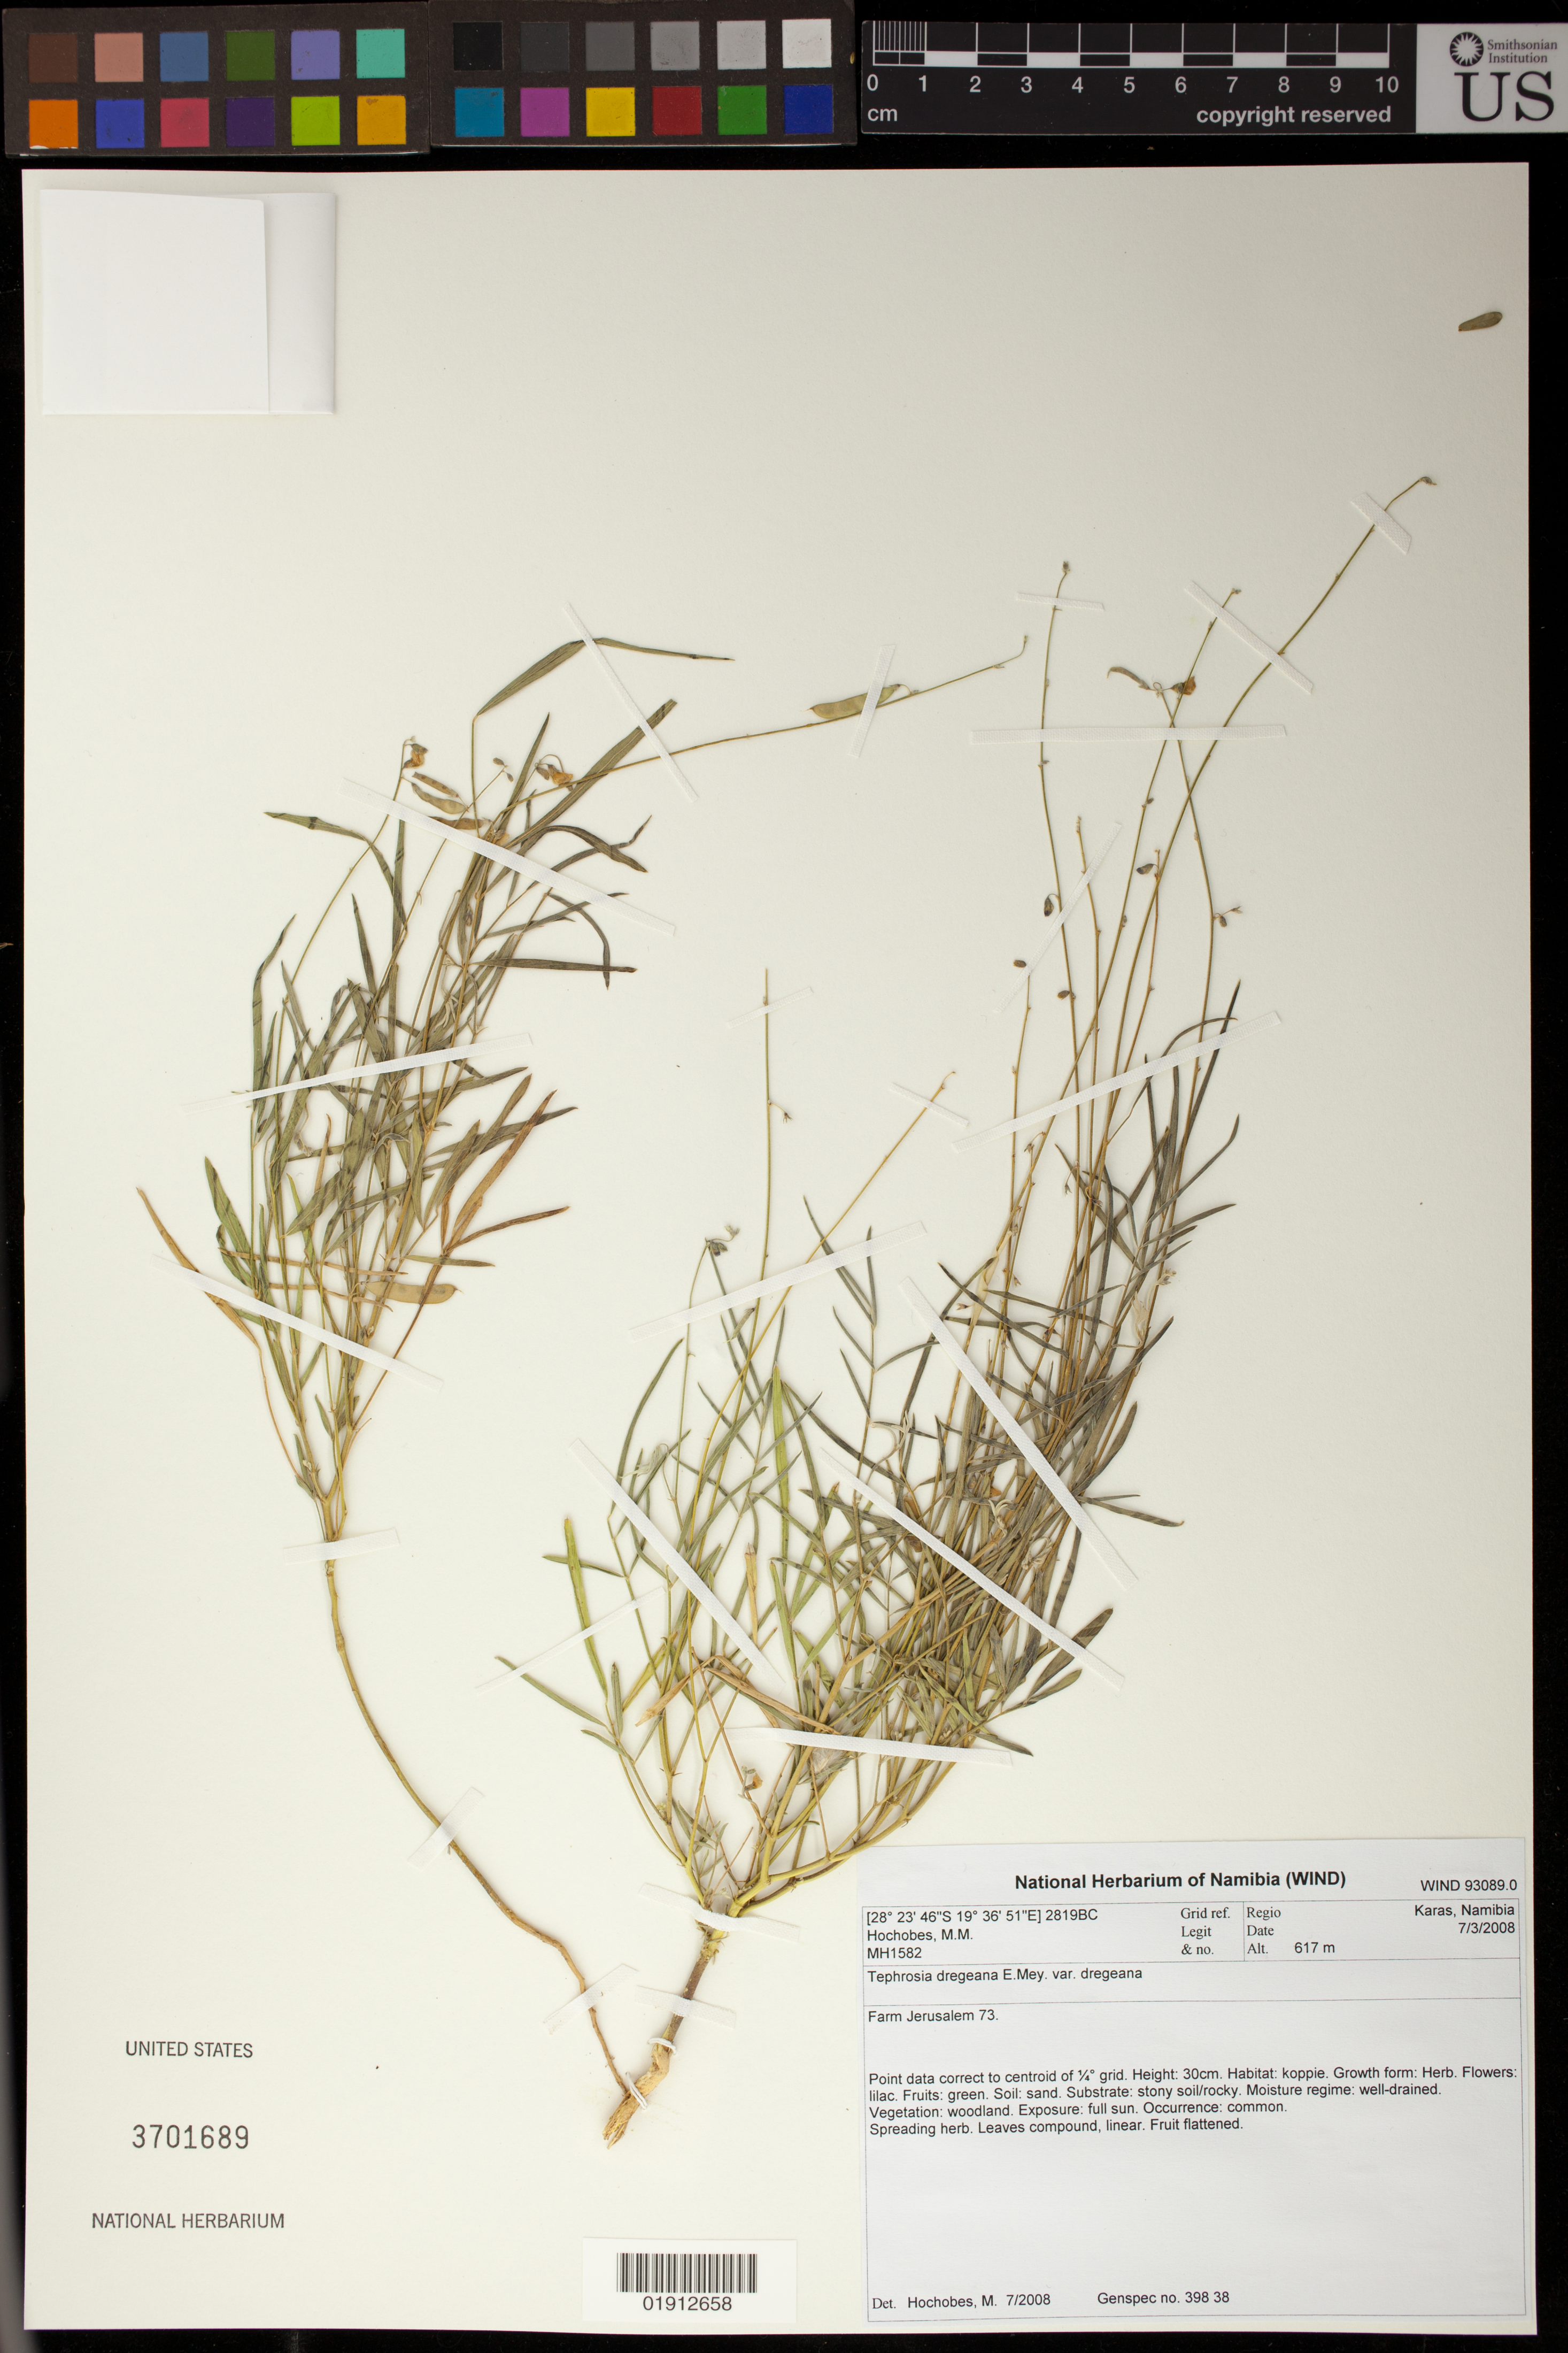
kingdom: Plantae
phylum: Tracheophyta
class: Magnoliopsida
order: Fabales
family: Fabaceae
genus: Tephrosia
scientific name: Tephrosia dregeana var. dregeana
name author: E. Mey.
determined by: Hochobes, M. M.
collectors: M. Hochobes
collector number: MH1582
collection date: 2008-03-07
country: Namibia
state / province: Karas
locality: Farm Jerusalem 73.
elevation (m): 617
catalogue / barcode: US 3701689